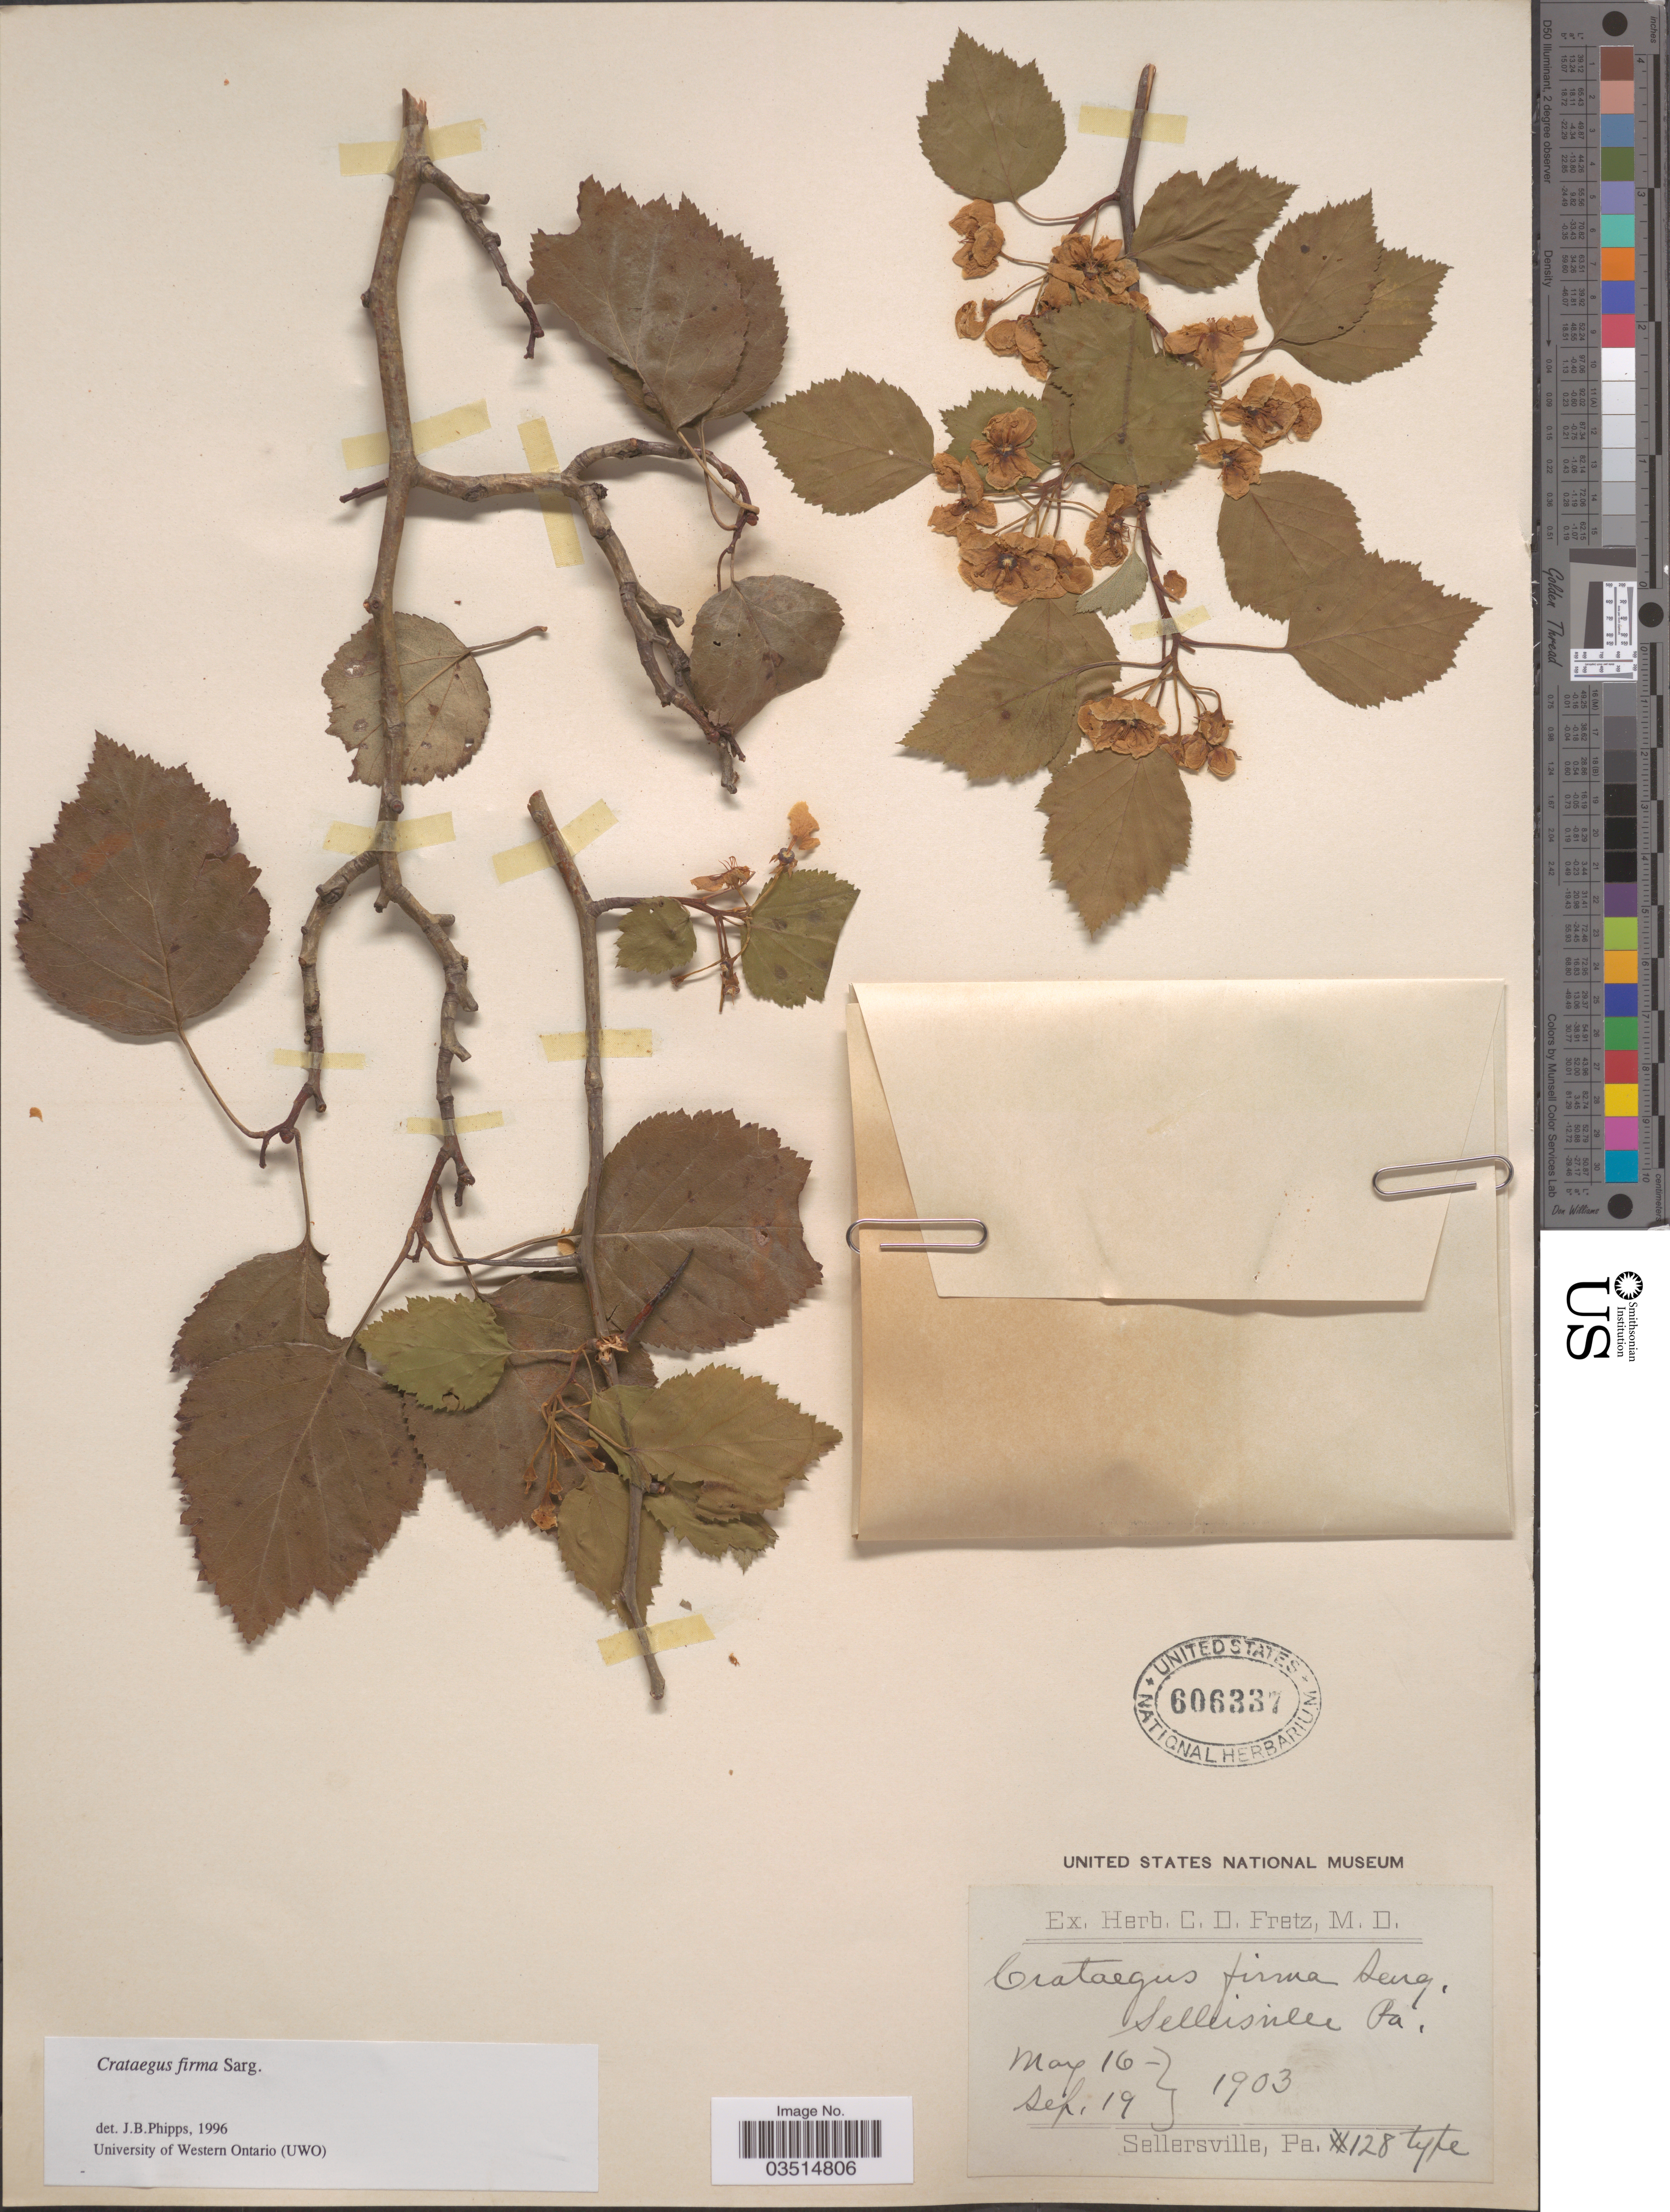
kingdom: Plantae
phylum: Tracheophyta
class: Magnoliopsida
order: Rosales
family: Rosaceae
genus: Crataegus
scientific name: Crataegus firma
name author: Sarg.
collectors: ex herb. C.D. Fretz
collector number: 128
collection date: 1903-05-16/1903-09-19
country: United States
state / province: Pennsylvania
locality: Sellersville.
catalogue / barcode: US 606337